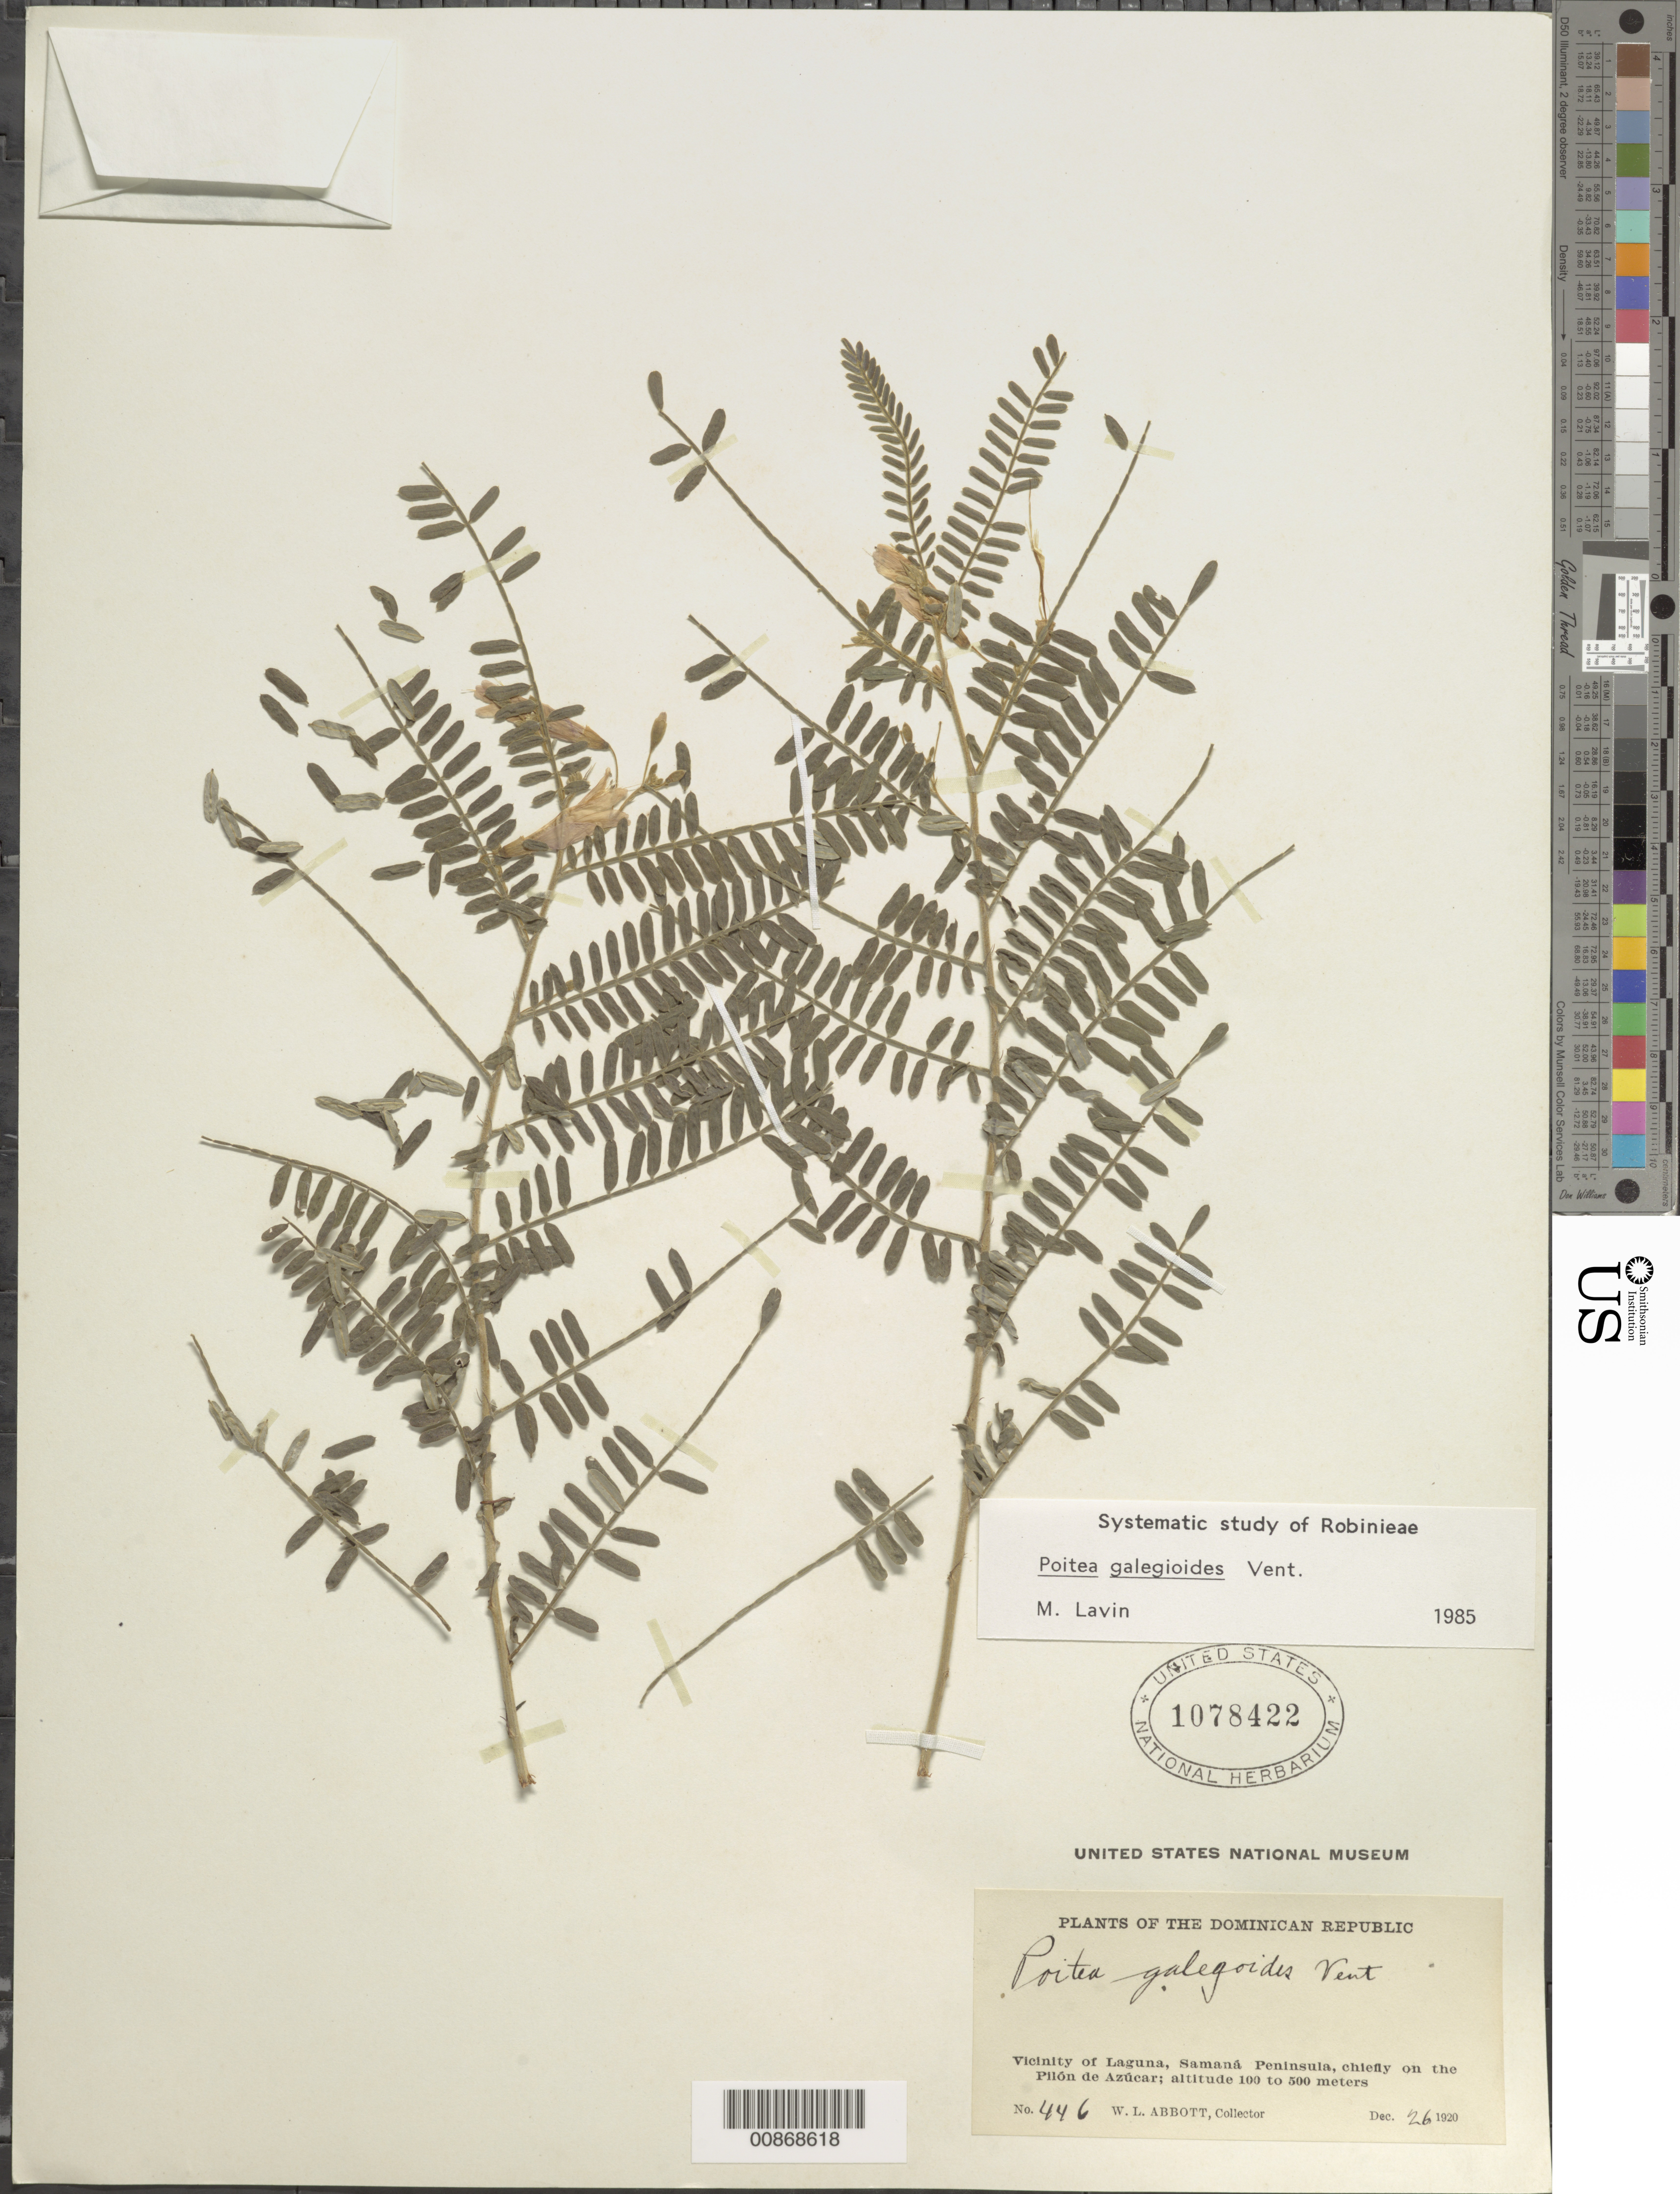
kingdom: Plantae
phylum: Tracheophyta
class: Magnoliopsida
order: Fabales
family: Fabaceae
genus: Poitea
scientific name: Poitea galegoides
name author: Vent.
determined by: Lavin, M.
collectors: W. L. Abbott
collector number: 446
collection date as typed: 26 Dec 1920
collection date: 1920-12-26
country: Dominican Republic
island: Hispaniola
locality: Vicinity of Laguna, Samaná Peninsula, chiefly on the Pilón de Azúcar.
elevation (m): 100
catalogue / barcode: US 1078422